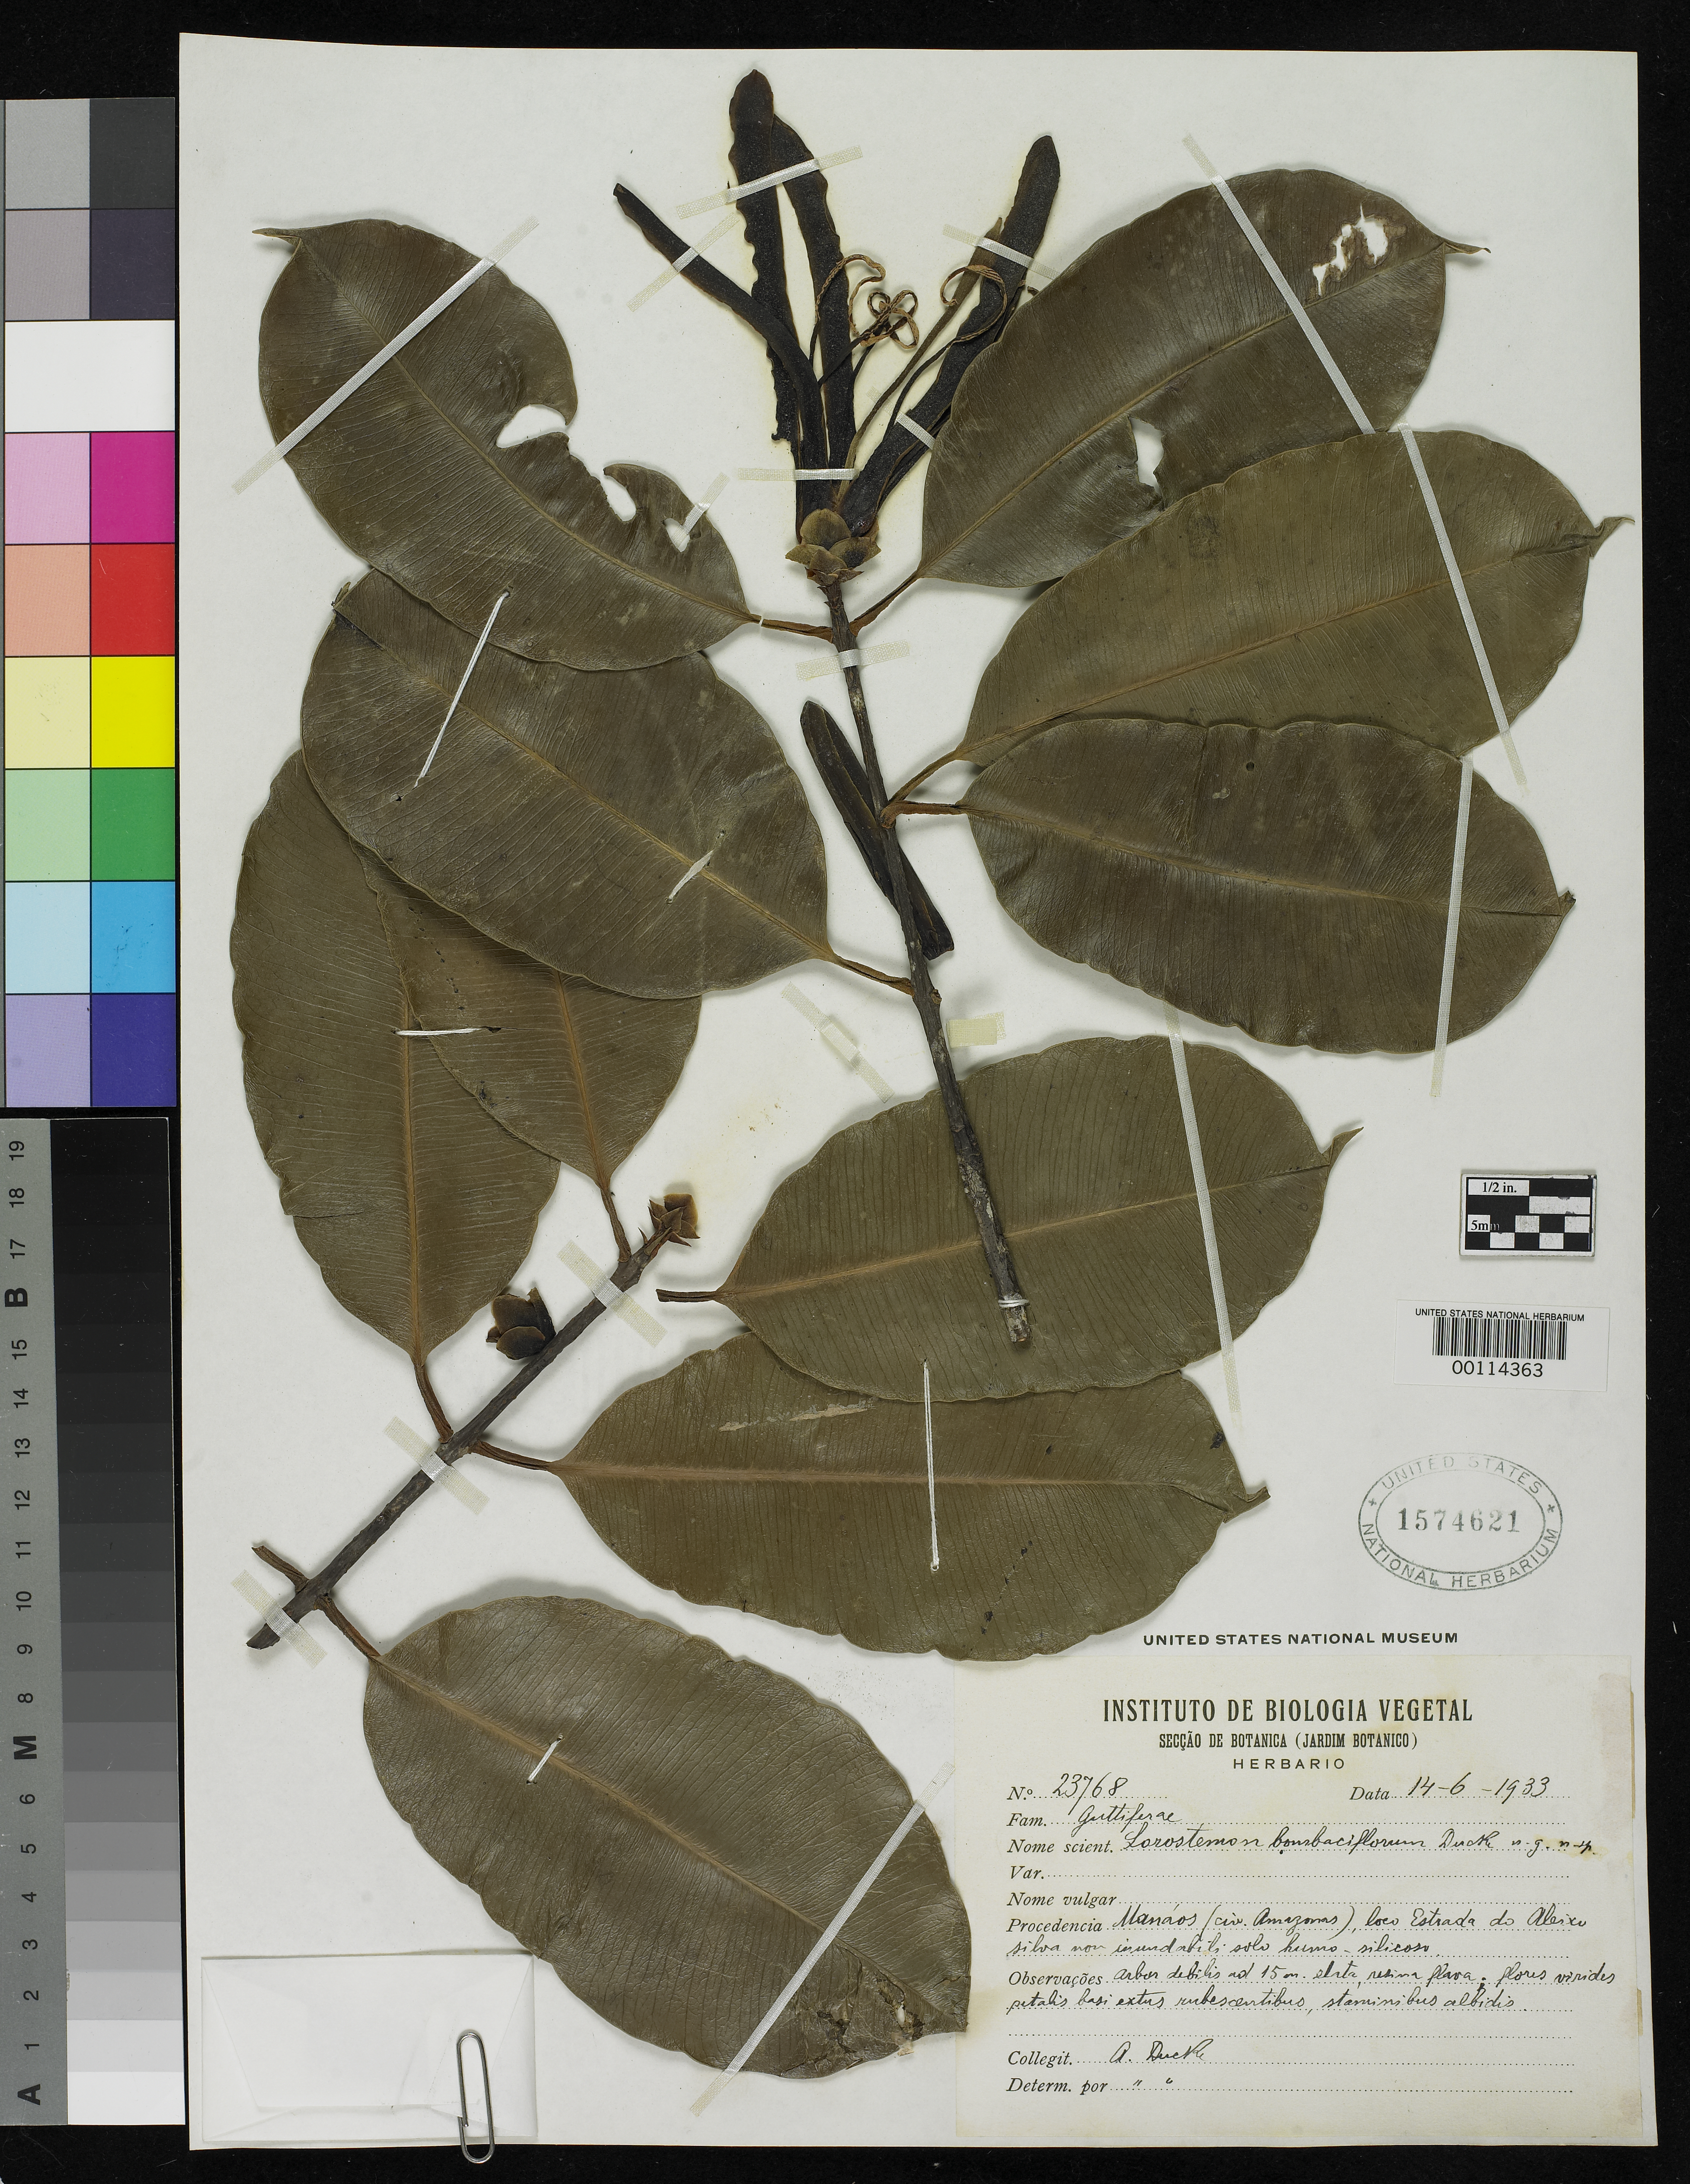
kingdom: Plantae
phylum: Tracheophyta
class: Magnoliopsida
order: Malpighiales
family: Clusiaceae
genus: Lorostemon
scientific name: Lorostemon bombaciflorum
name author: Ducke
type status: Isotype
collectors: A. Ducke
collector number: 23768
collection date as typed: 14 Jun 1933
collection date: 1933-06-14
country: Brazil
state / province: Amazonas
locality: Manaos.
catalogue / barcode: US 1574621